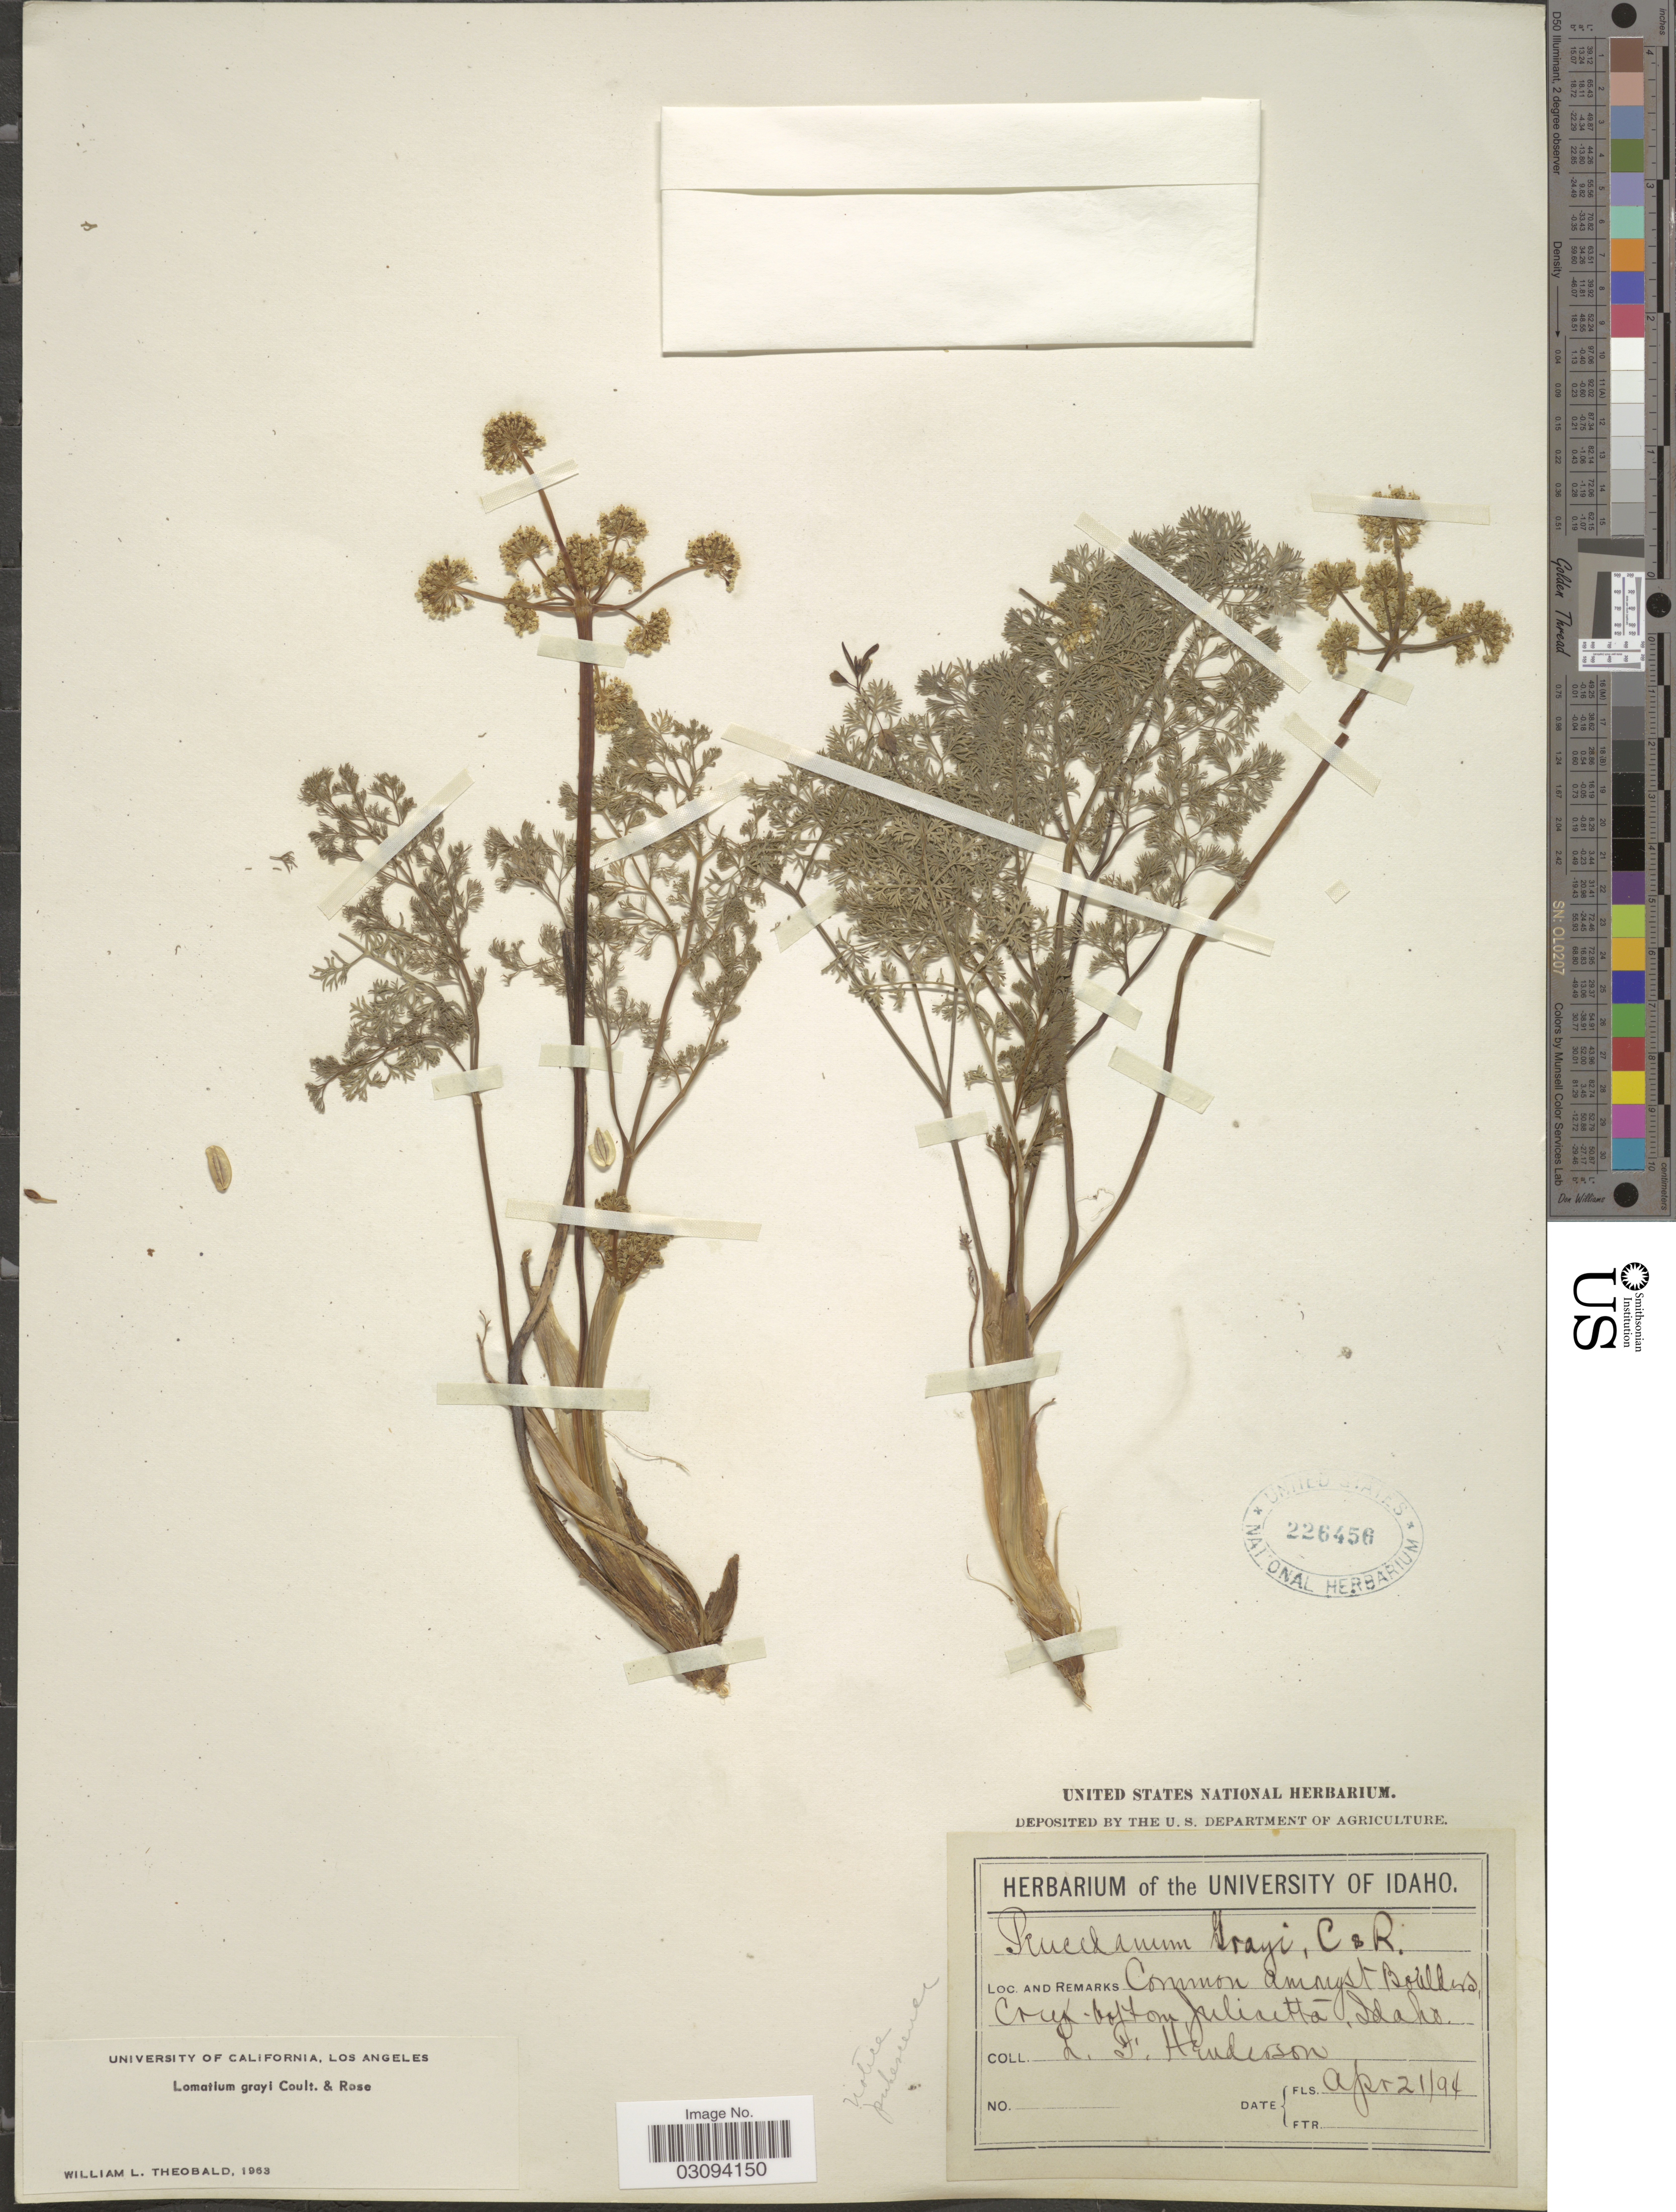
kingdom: Plantae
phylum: Tracheophyta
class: Magnoliopsida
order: Apiales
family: Apiaceae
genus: Lomatium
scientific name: Lomatium grayi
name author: (J.M. Coult. & Rose) J.M. Coult. & Rose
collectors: L. Henderson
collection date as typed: Transcribed d/m/y: 21/4/94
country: United States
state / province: Idaho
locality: Boulders, Creek-bottom, Juliaetta.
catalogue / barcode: US 226456